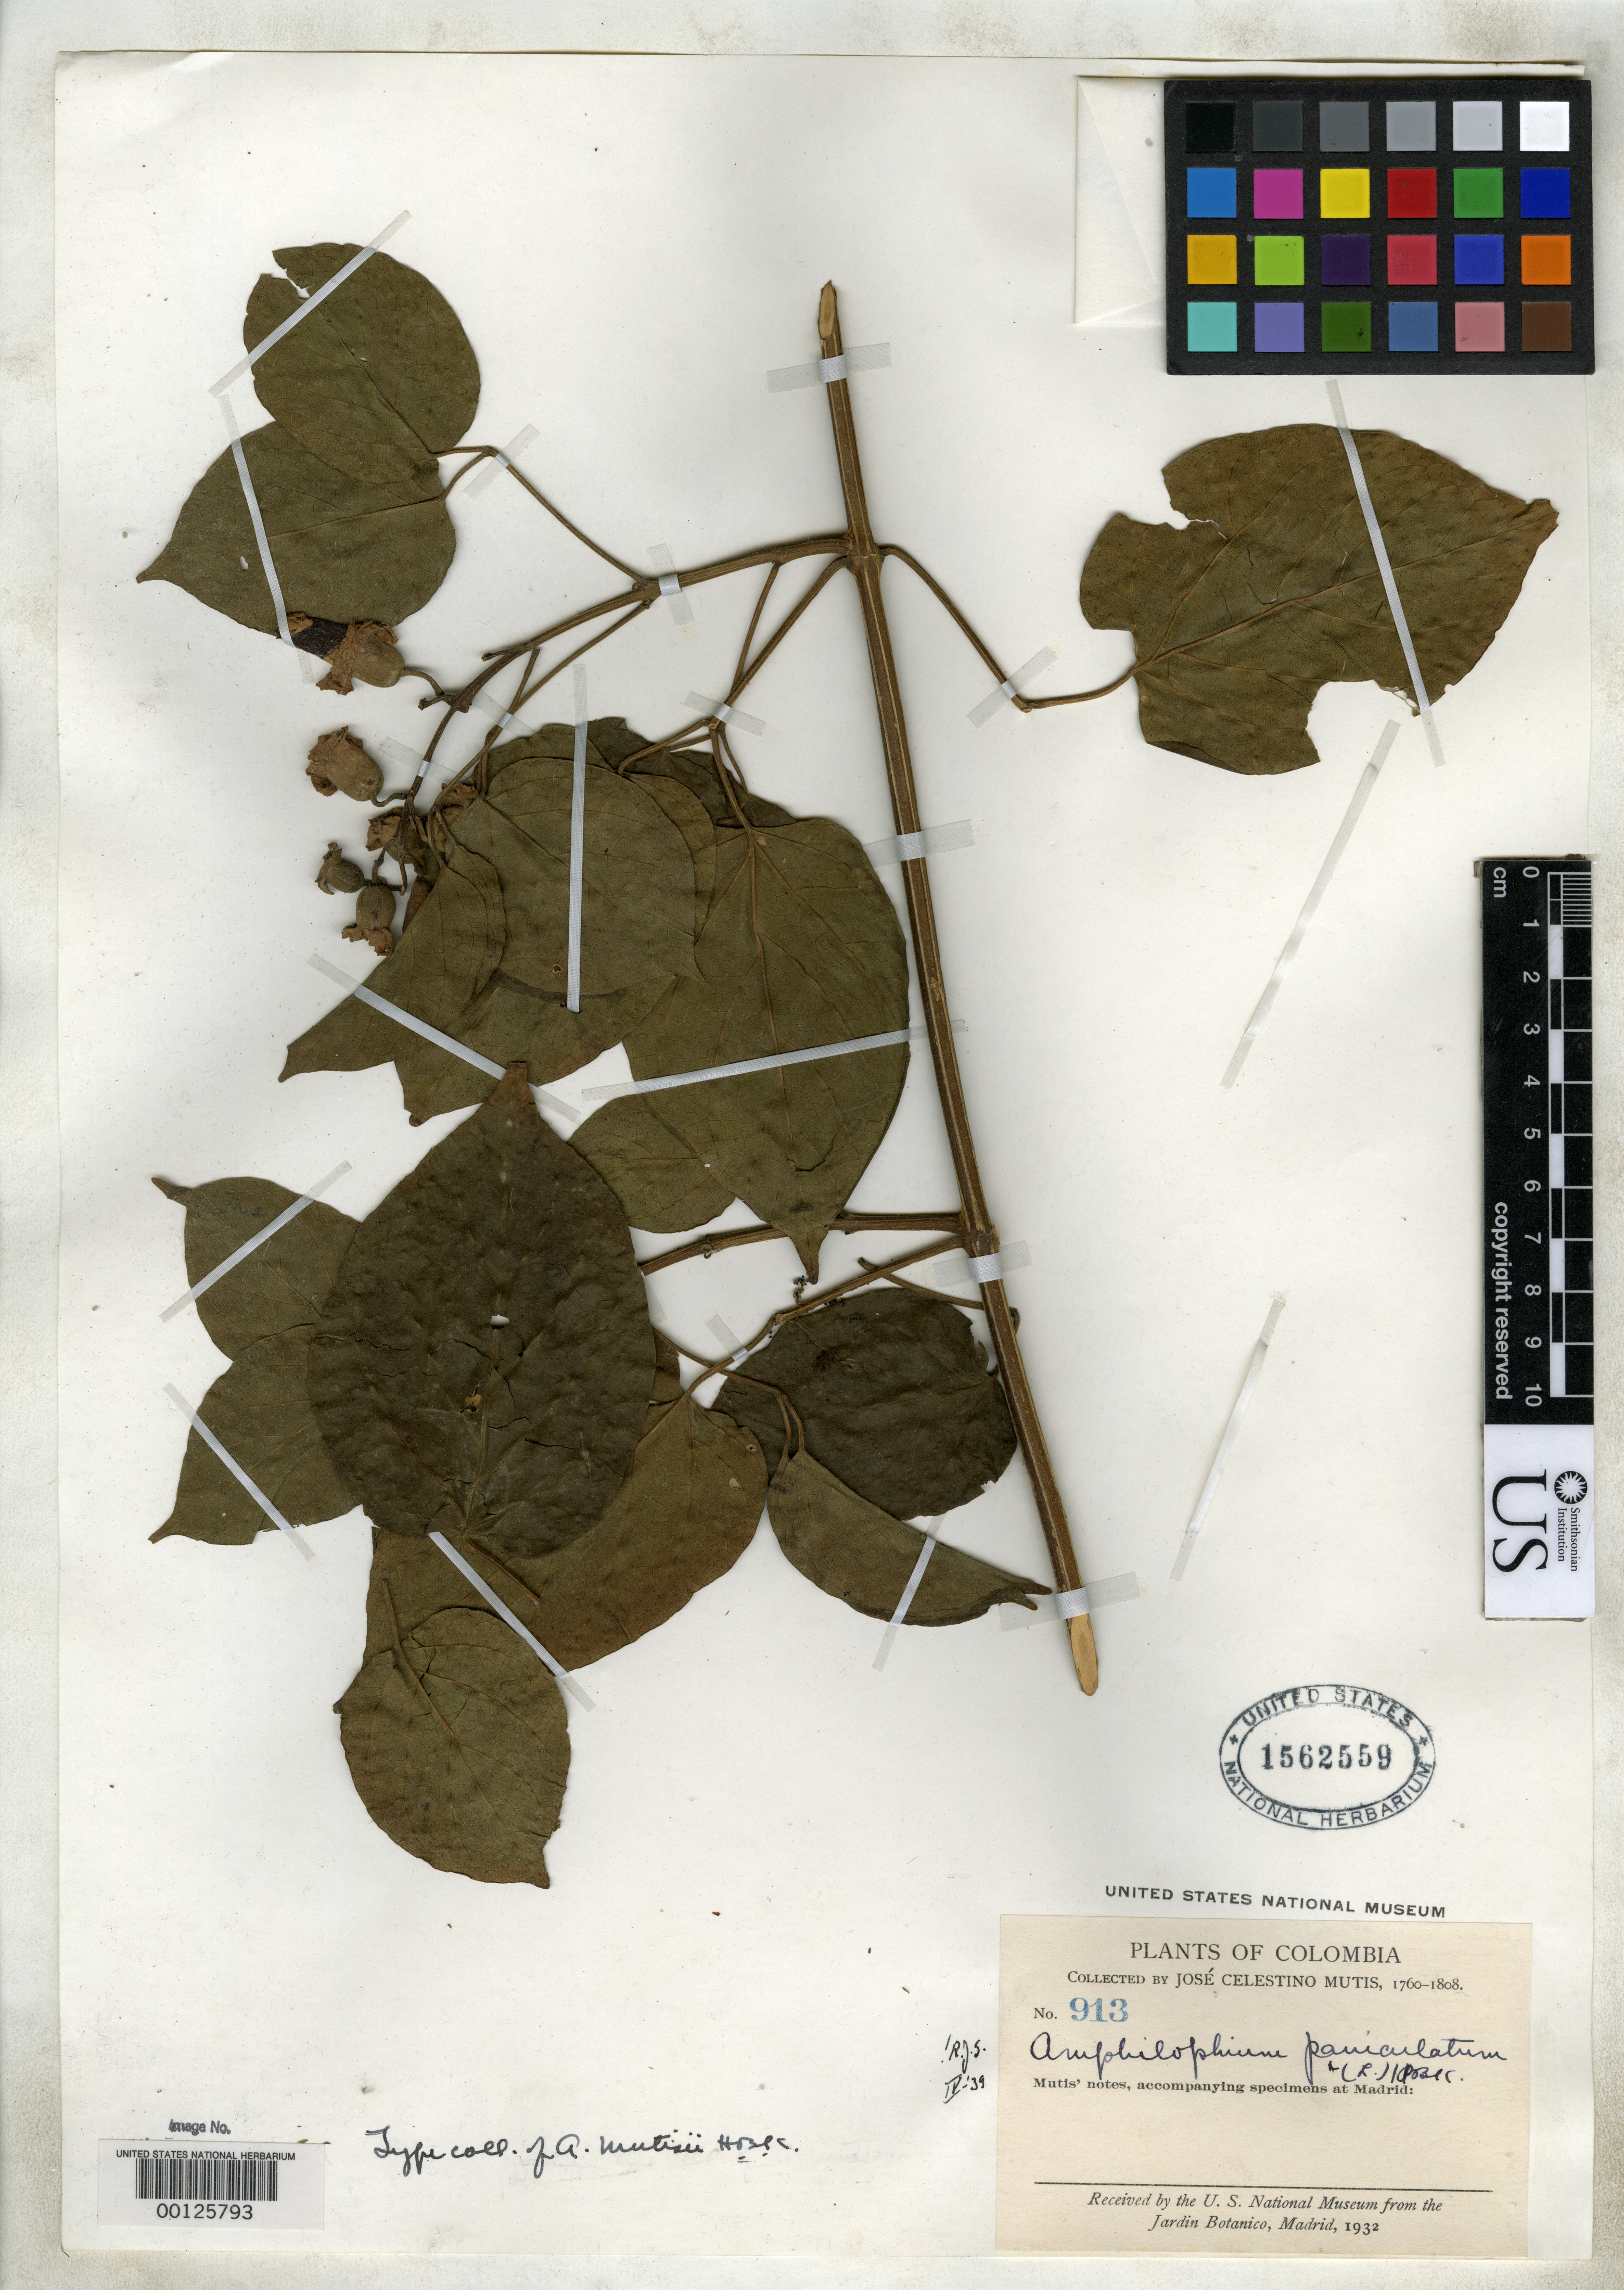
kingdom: Plantae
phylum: Tracheophyta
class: Magnoliopsida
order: Lamiales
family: Bignoniaceae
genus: Amphilophium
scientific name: Amphilophium mutisii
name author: Kunth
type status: Type Collection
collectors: J. C. B. Mutis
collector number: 913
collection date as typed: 1760-1808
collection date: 1760/1808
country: Colombia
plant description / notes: Specimen with minimal label data. Protologue, " Crescit locis temperatis Novae Granatae, prope Mariquita, alt. 500 hex. "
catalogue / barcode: US 1562559